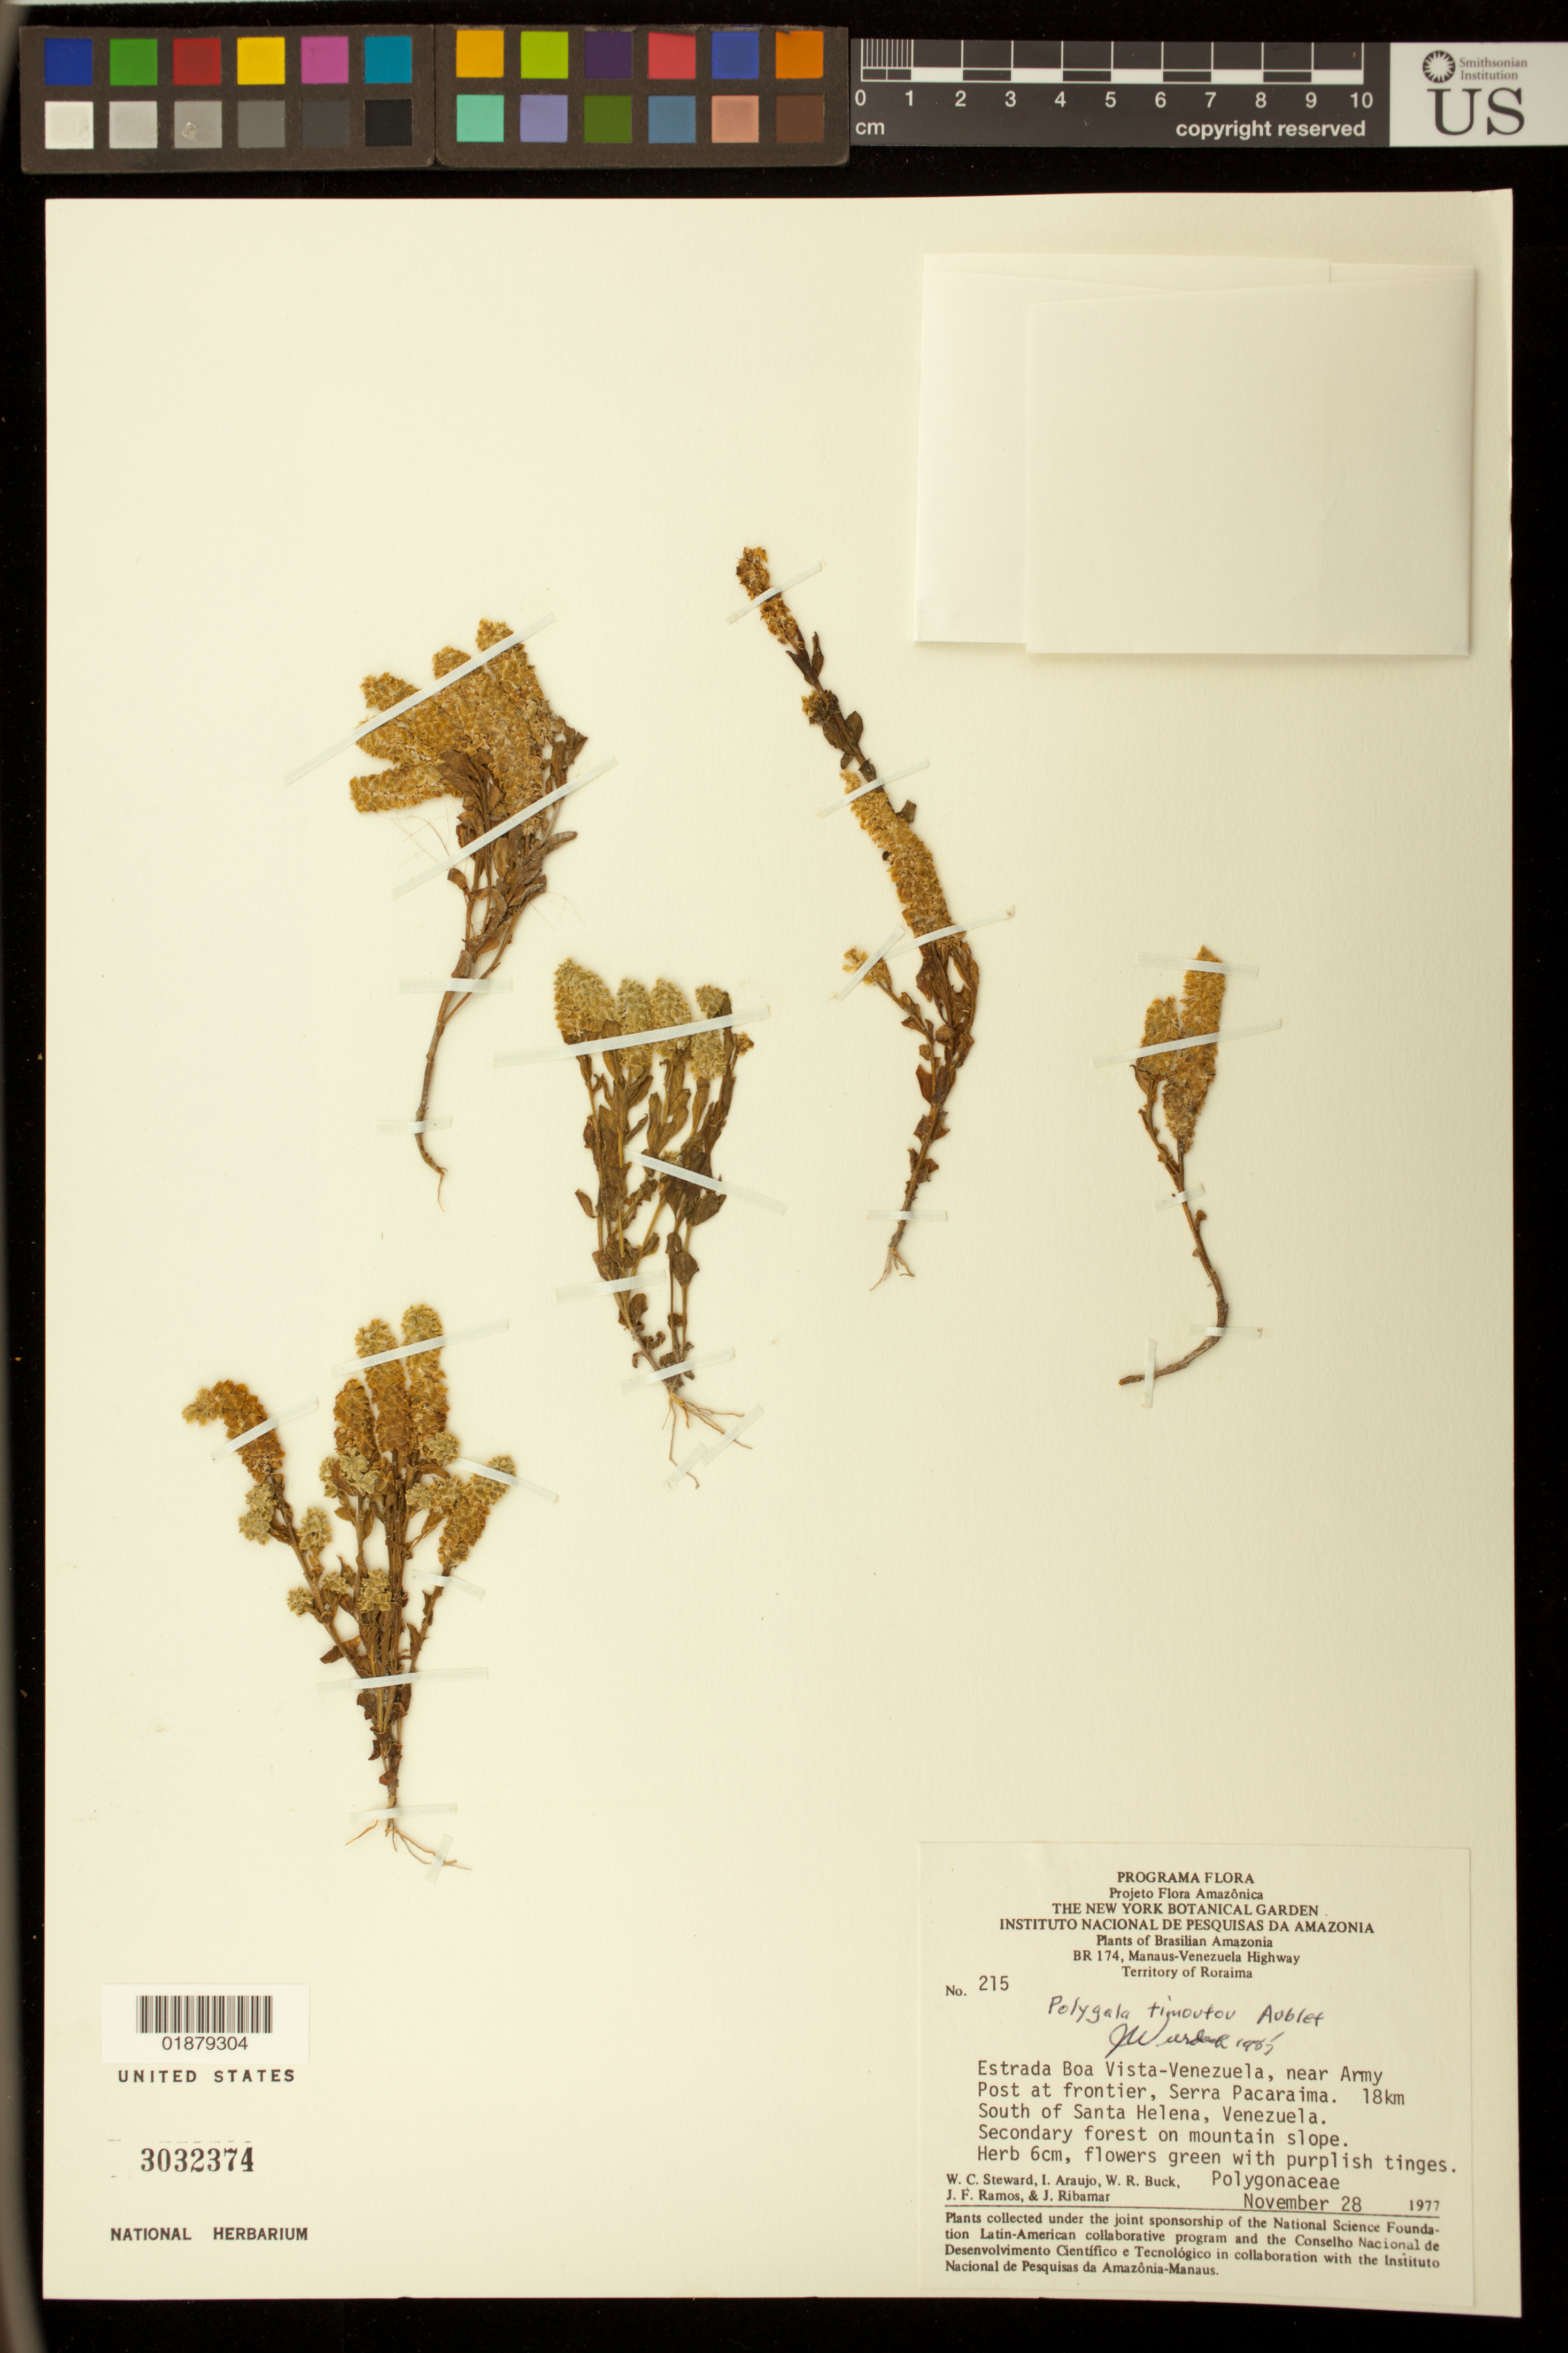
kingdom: Plantae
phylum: Tracheophyta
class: Magnoliopsida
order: Fabales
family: Polygalaceae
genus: Polygala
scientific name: Polygala timoutou var. nana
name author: A.W. Benn.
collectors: W. C. Steward, I. Araújo, W. R. Buck, J. F. Ramos & J. Ribamar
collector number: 215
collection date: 1977-11-28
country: Venezuela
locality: Estrada Boa Vista-Venezuela, near Army Post at frontier, Serra Pacaraima, 18km South of Santa Helena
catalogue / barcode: US 3032374